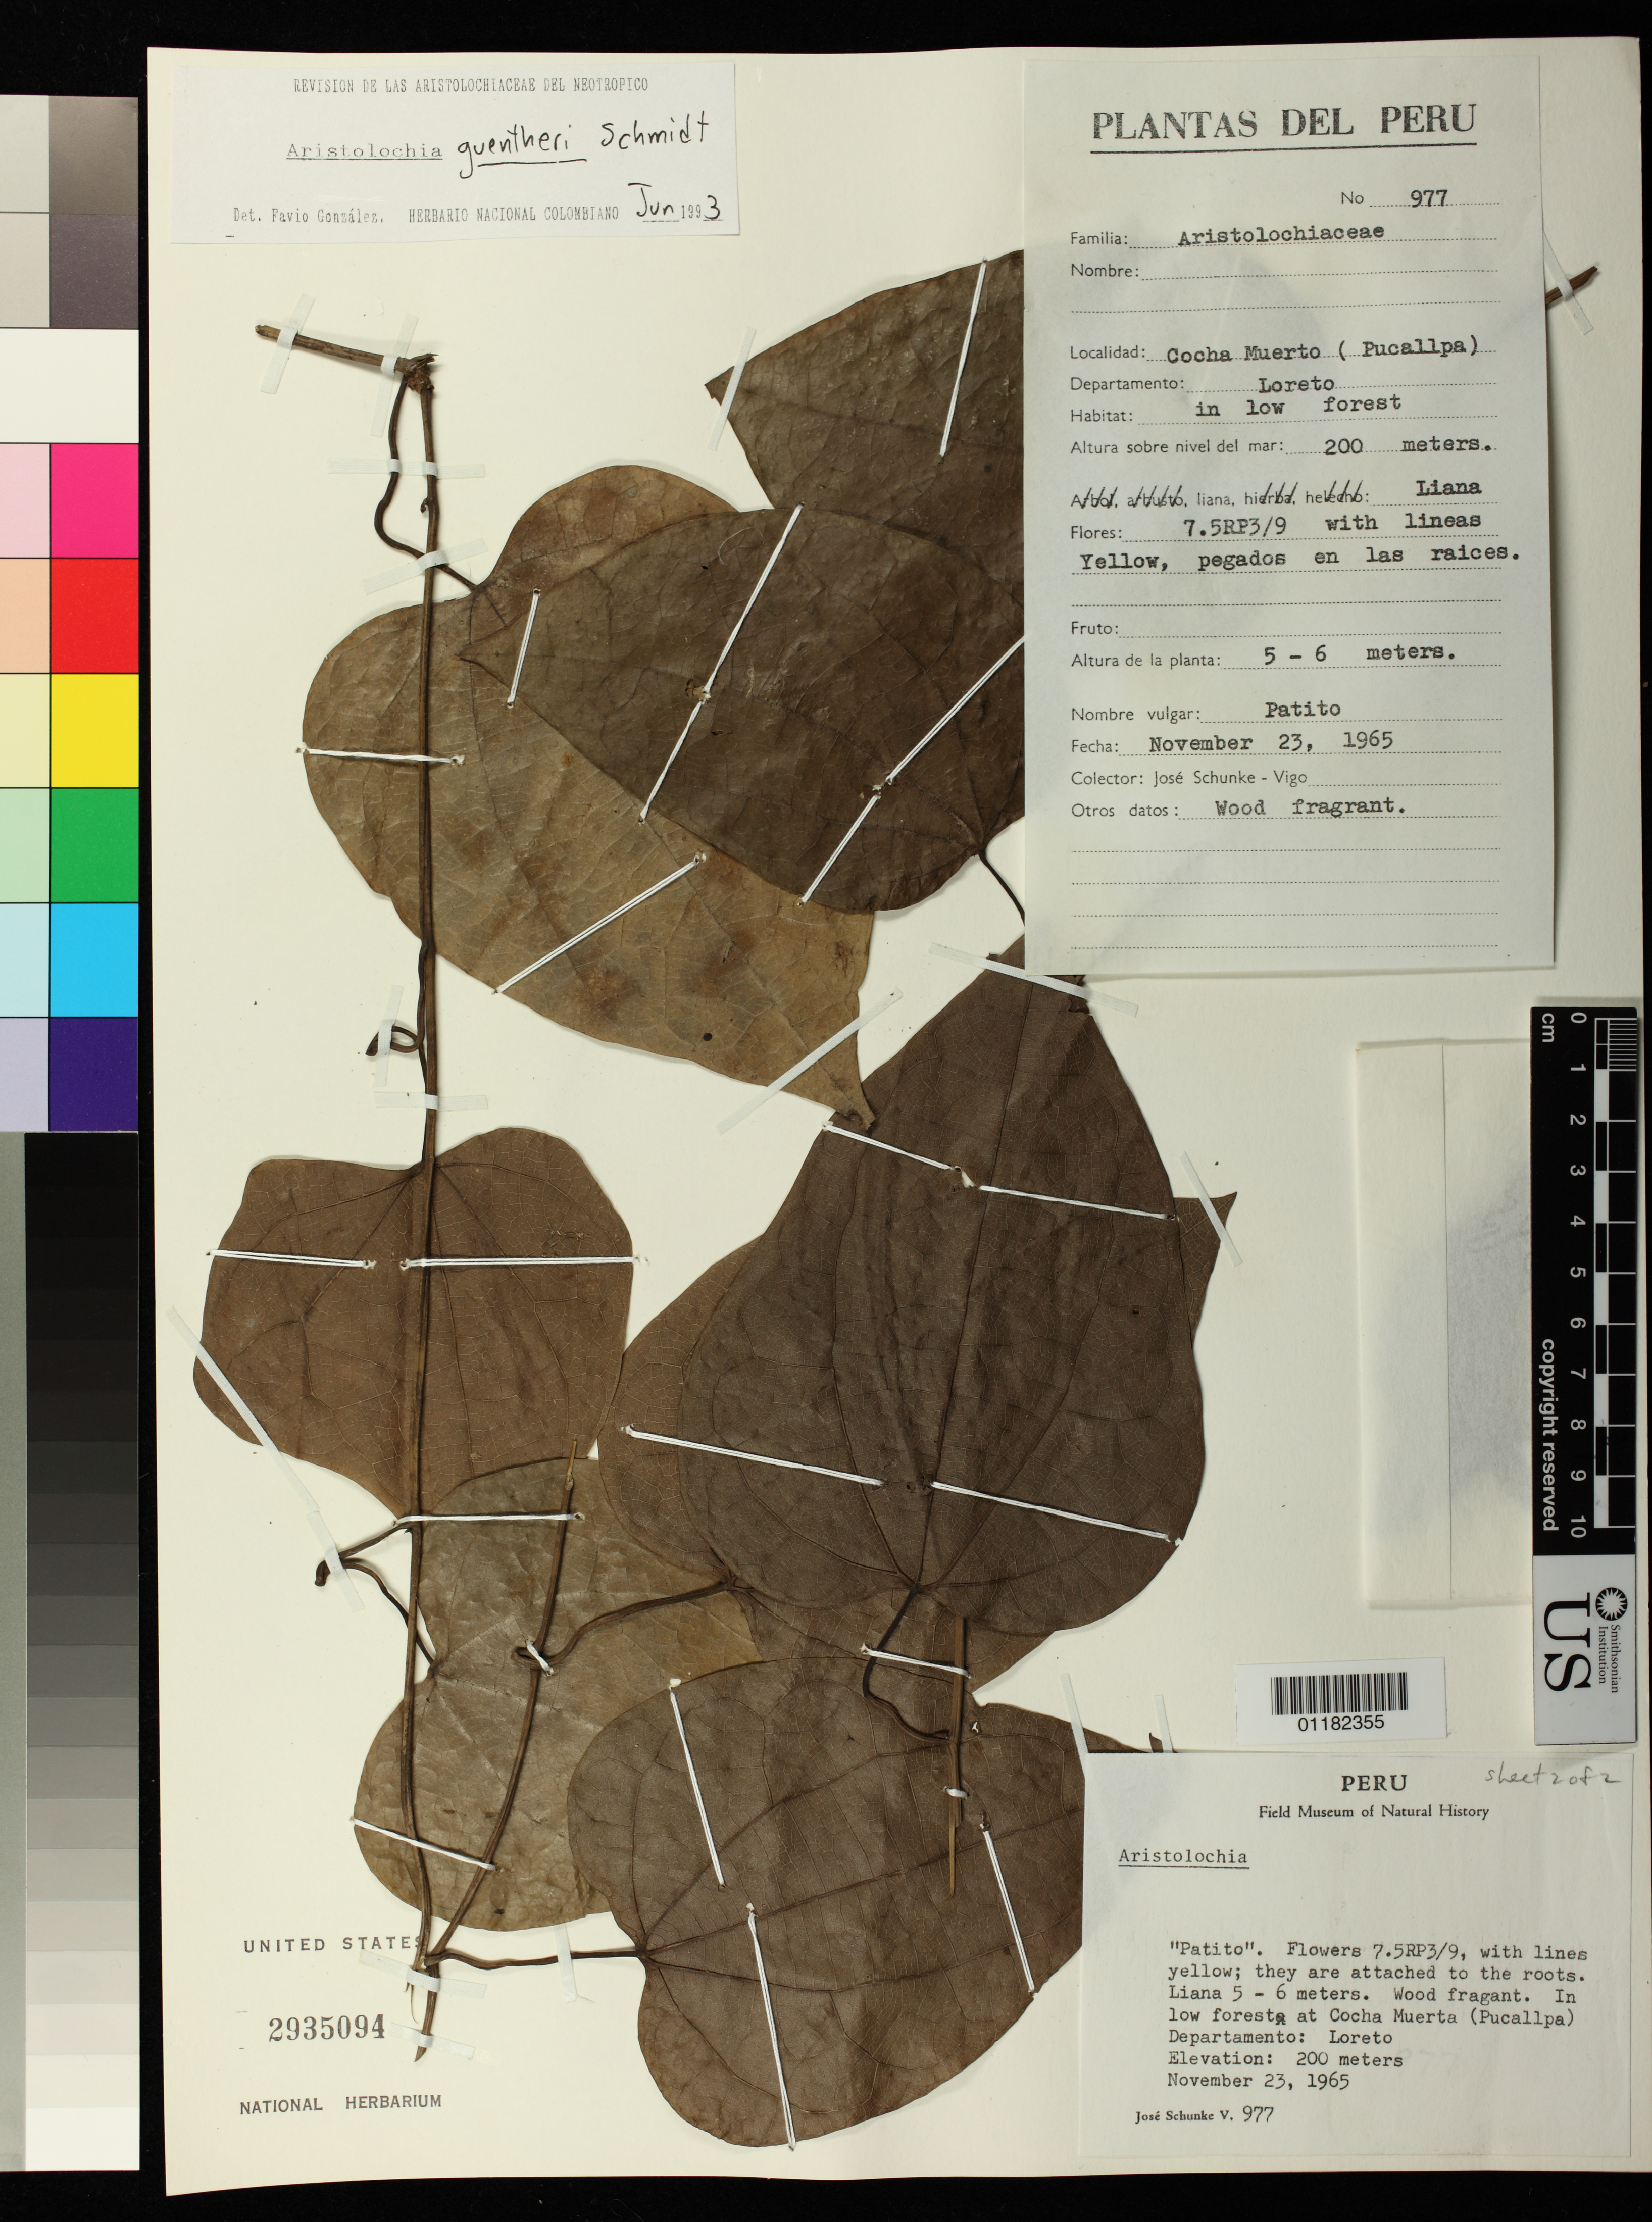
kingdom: Plantae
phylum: Tracheophyta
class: Magnoliopsida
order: Piperales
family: Aristolochiaceae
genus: Aristolochia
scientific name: Aristolochia guentheri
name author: O.C. Schmidt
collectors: J. Schunke Vigo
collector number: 977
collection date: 1965-11-23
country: Peru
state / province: Loreto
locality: Cocha Muerta (Pucallpa)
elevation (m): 200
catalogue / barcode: US 2935094